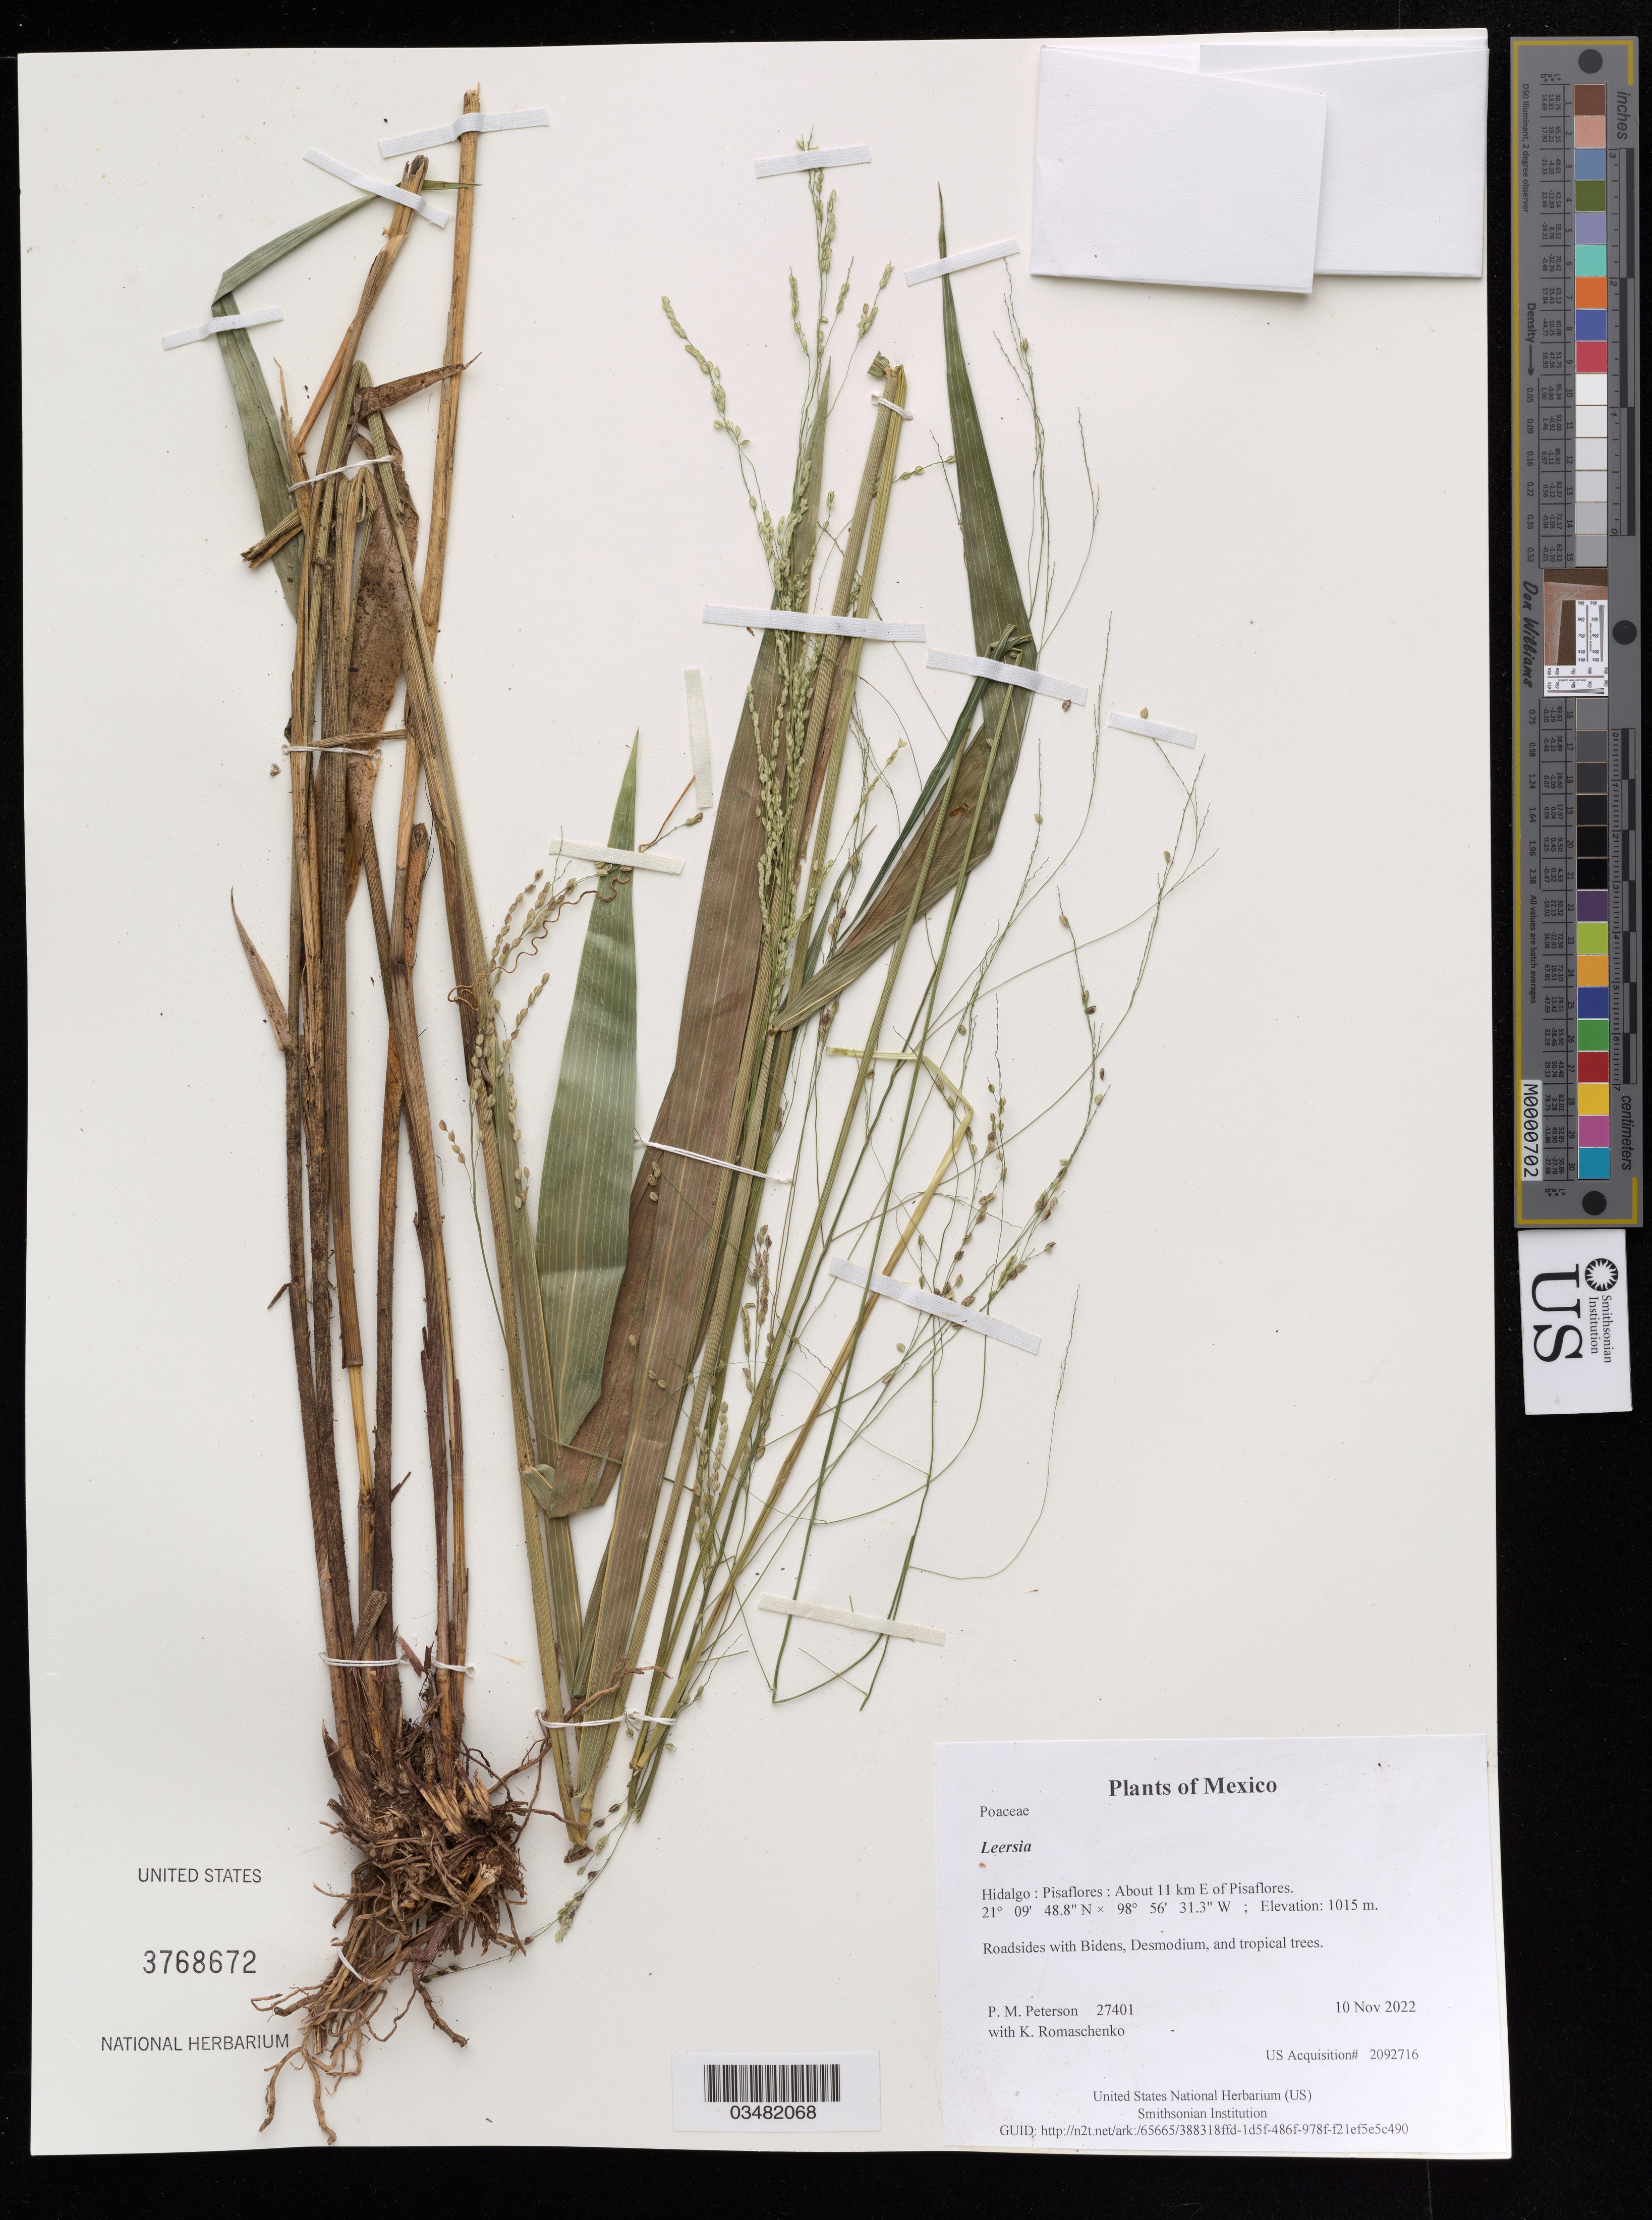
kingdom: Plantae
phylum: Tracheophyta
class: Liliopsida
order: Poales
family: Poaceae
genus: Leersia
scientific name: Leersia sp.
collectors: P. M. Peterson & K. Romaschenko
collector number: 27401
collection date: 2022-11-10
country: México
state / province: Hidalgo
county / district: Pisaflores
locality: About 11 km E of Pisaflores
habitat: Roadsides with Bidens, Desmodium, and tropical trees.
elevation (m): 1015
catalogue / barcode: US 3768672